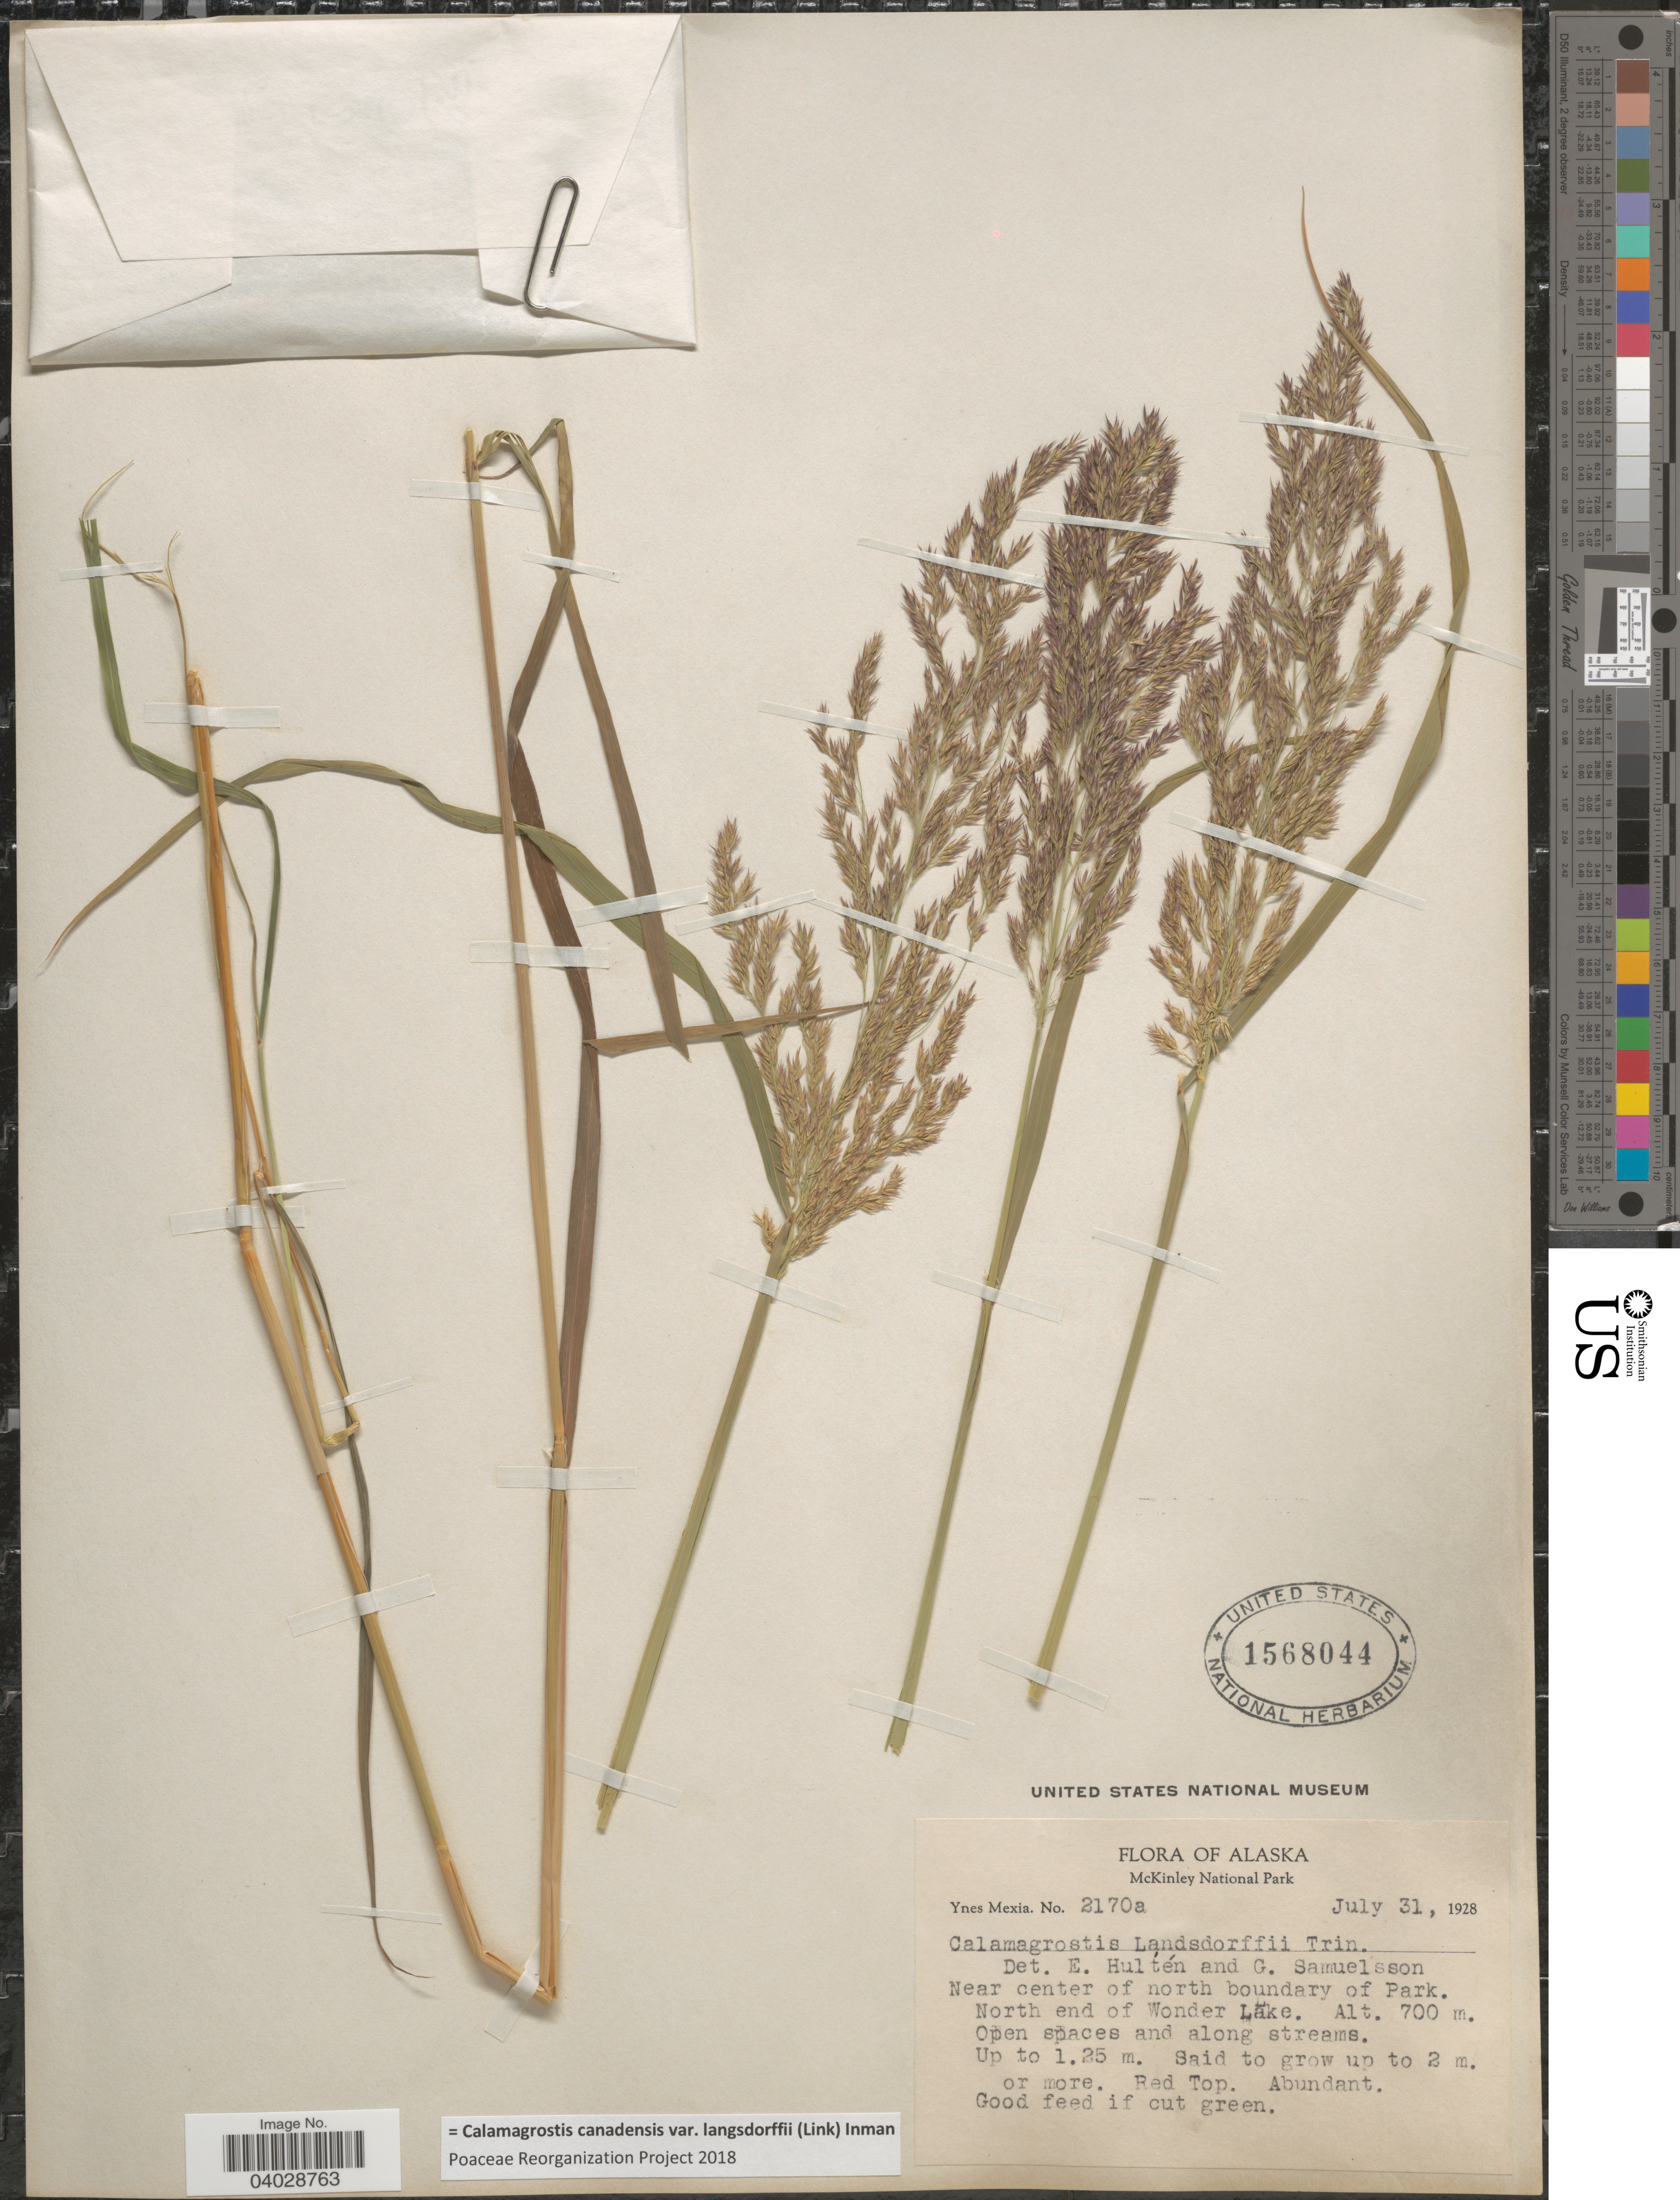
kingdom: Plantae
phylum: Tracheophyta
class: Liliopsida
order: Poales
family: Poaceae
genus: Calamagrostis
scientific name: Calamagrostis canadensis var. langsdorffii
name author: (Link) Inman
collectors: Y. Mexia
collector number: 2170a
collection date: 1928-07-31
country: United States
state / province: Alaska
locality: McKinley National Park. Near center of north boundary of Park. North end of Wonder Lake. Open spaces and along streams.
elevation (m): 700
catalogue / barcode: US 1568044